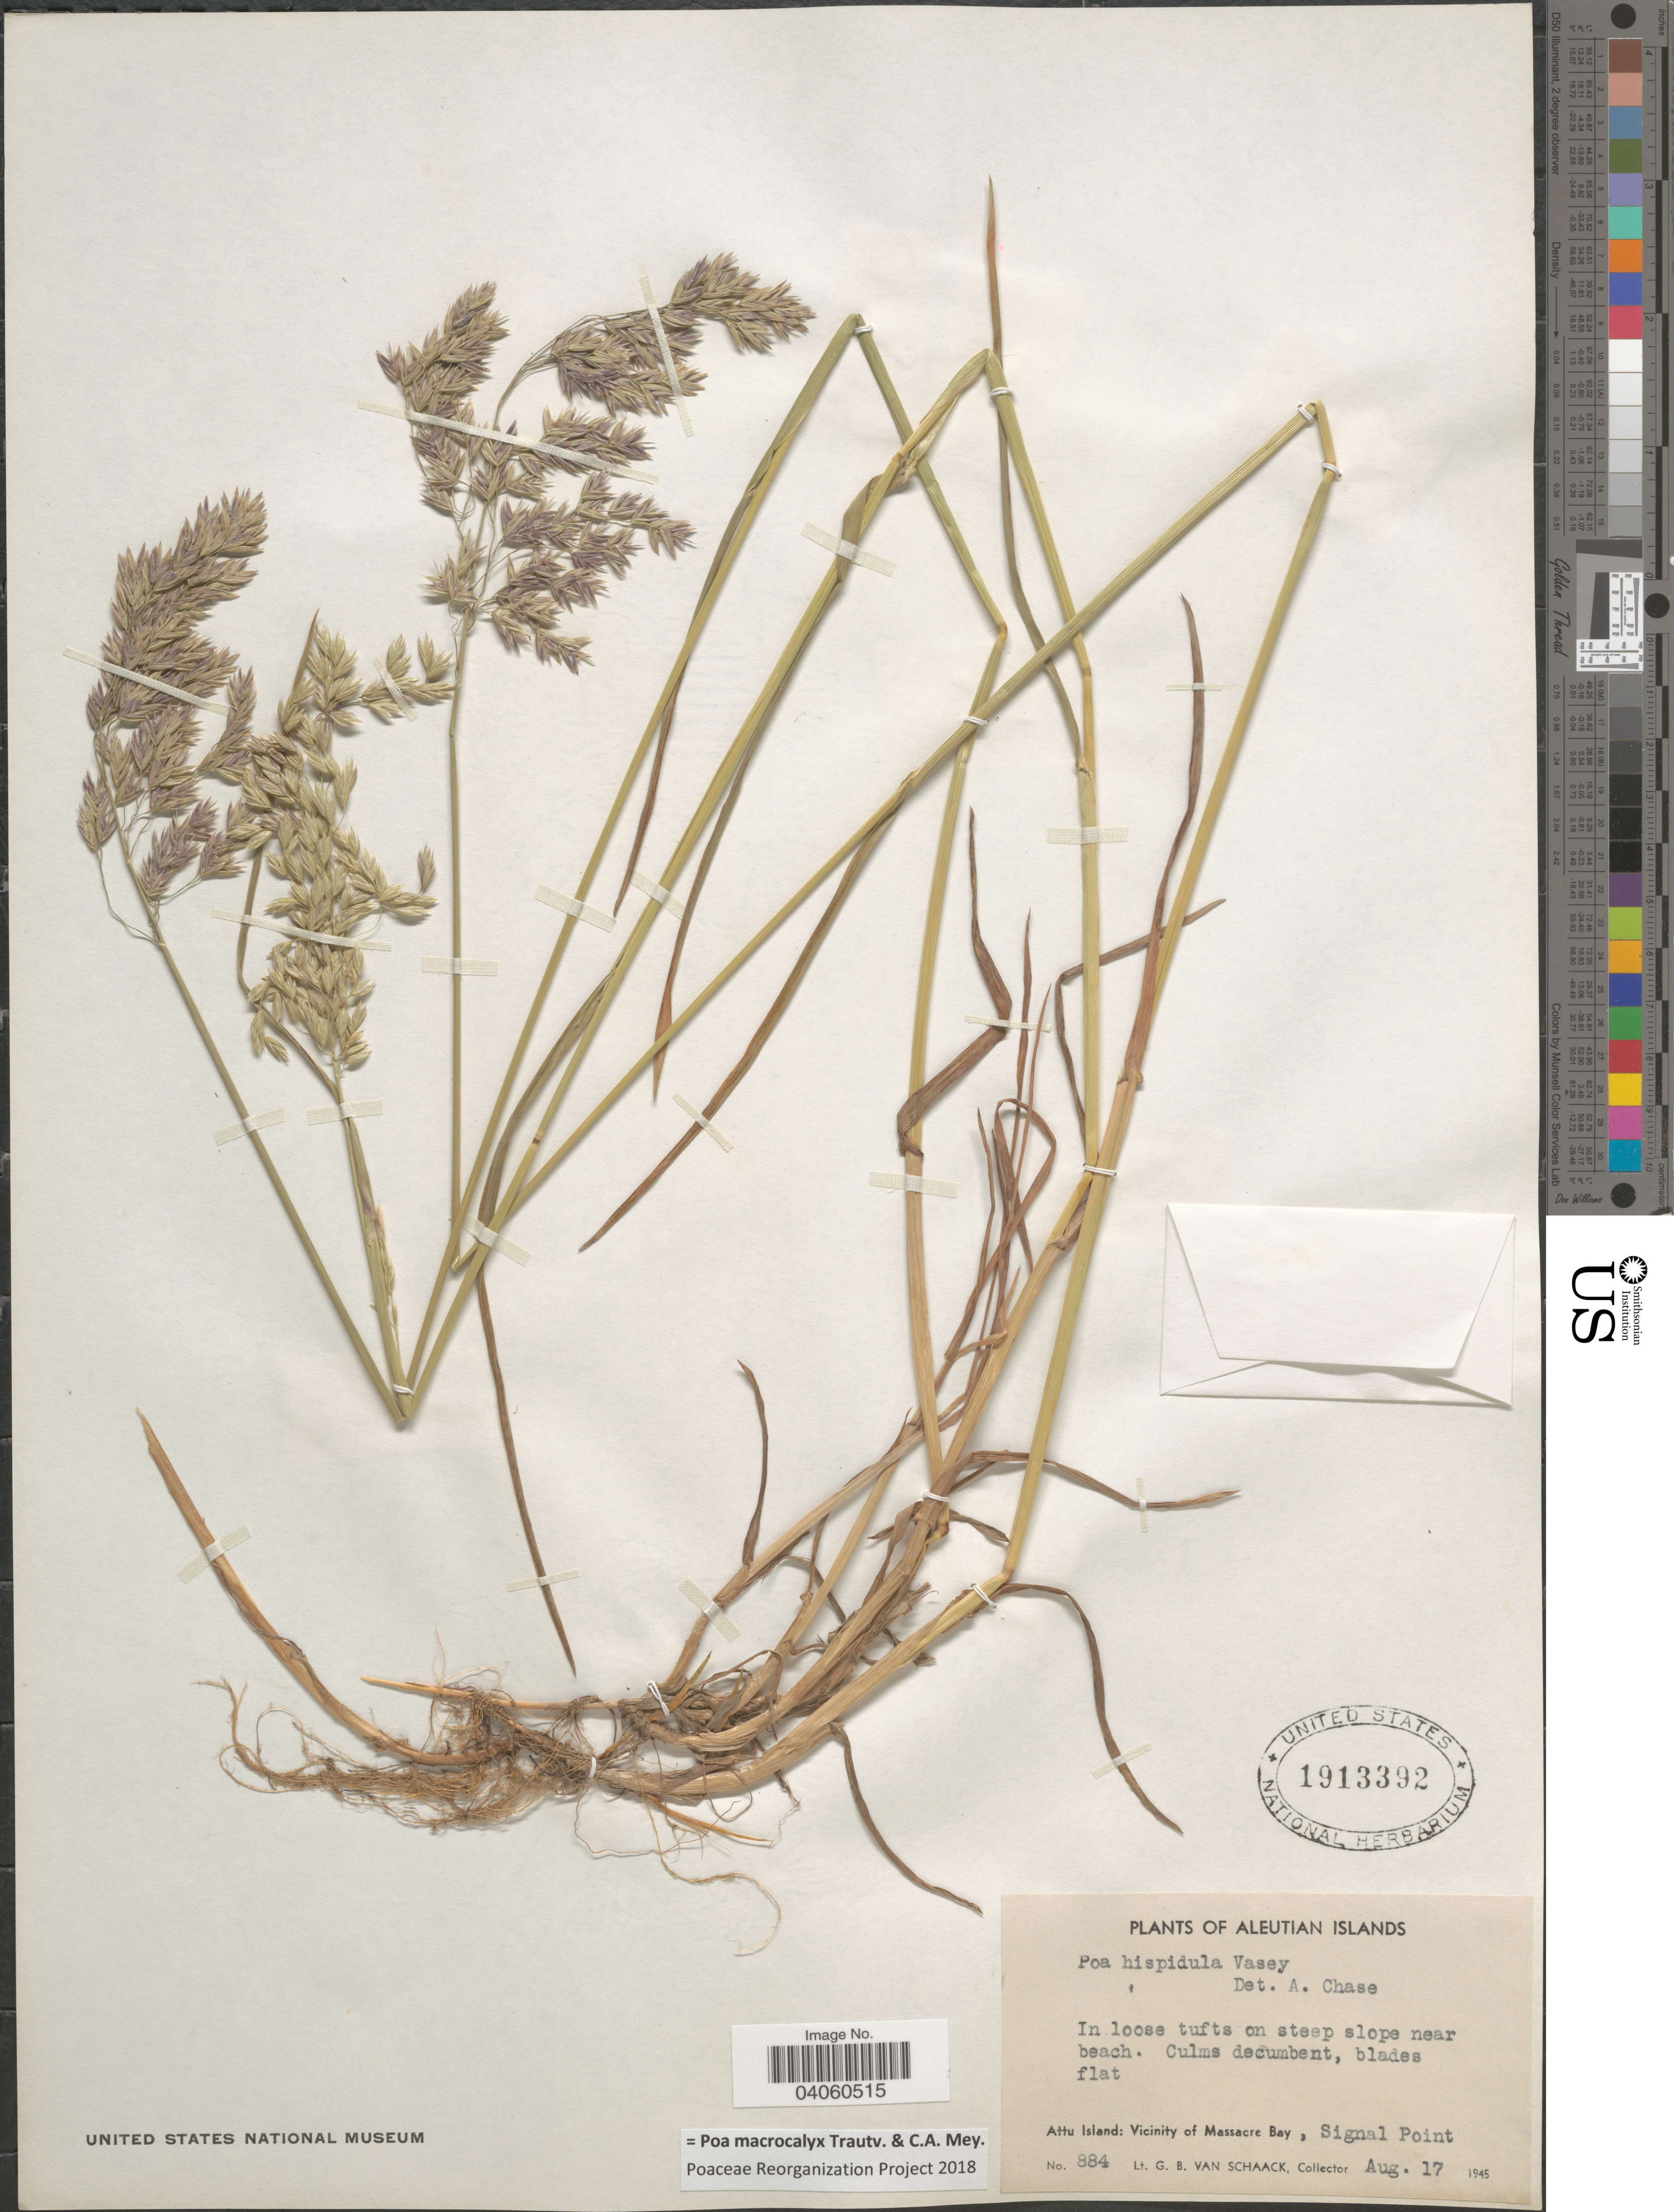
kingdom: Plantae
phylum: Tracheophyta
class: Liliopsida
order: Poales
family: Poaceae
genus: Poa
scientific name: Poa macrocalyx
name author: Trautv. & C.A. Mey.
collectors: G. Van Schaack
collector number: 884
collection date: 1945-08-17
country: United States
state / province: Alaska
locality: Aleutian Islands. Attu Island: Vicinity of Massacre Bay; Signal Point.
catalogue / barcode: US 1913392